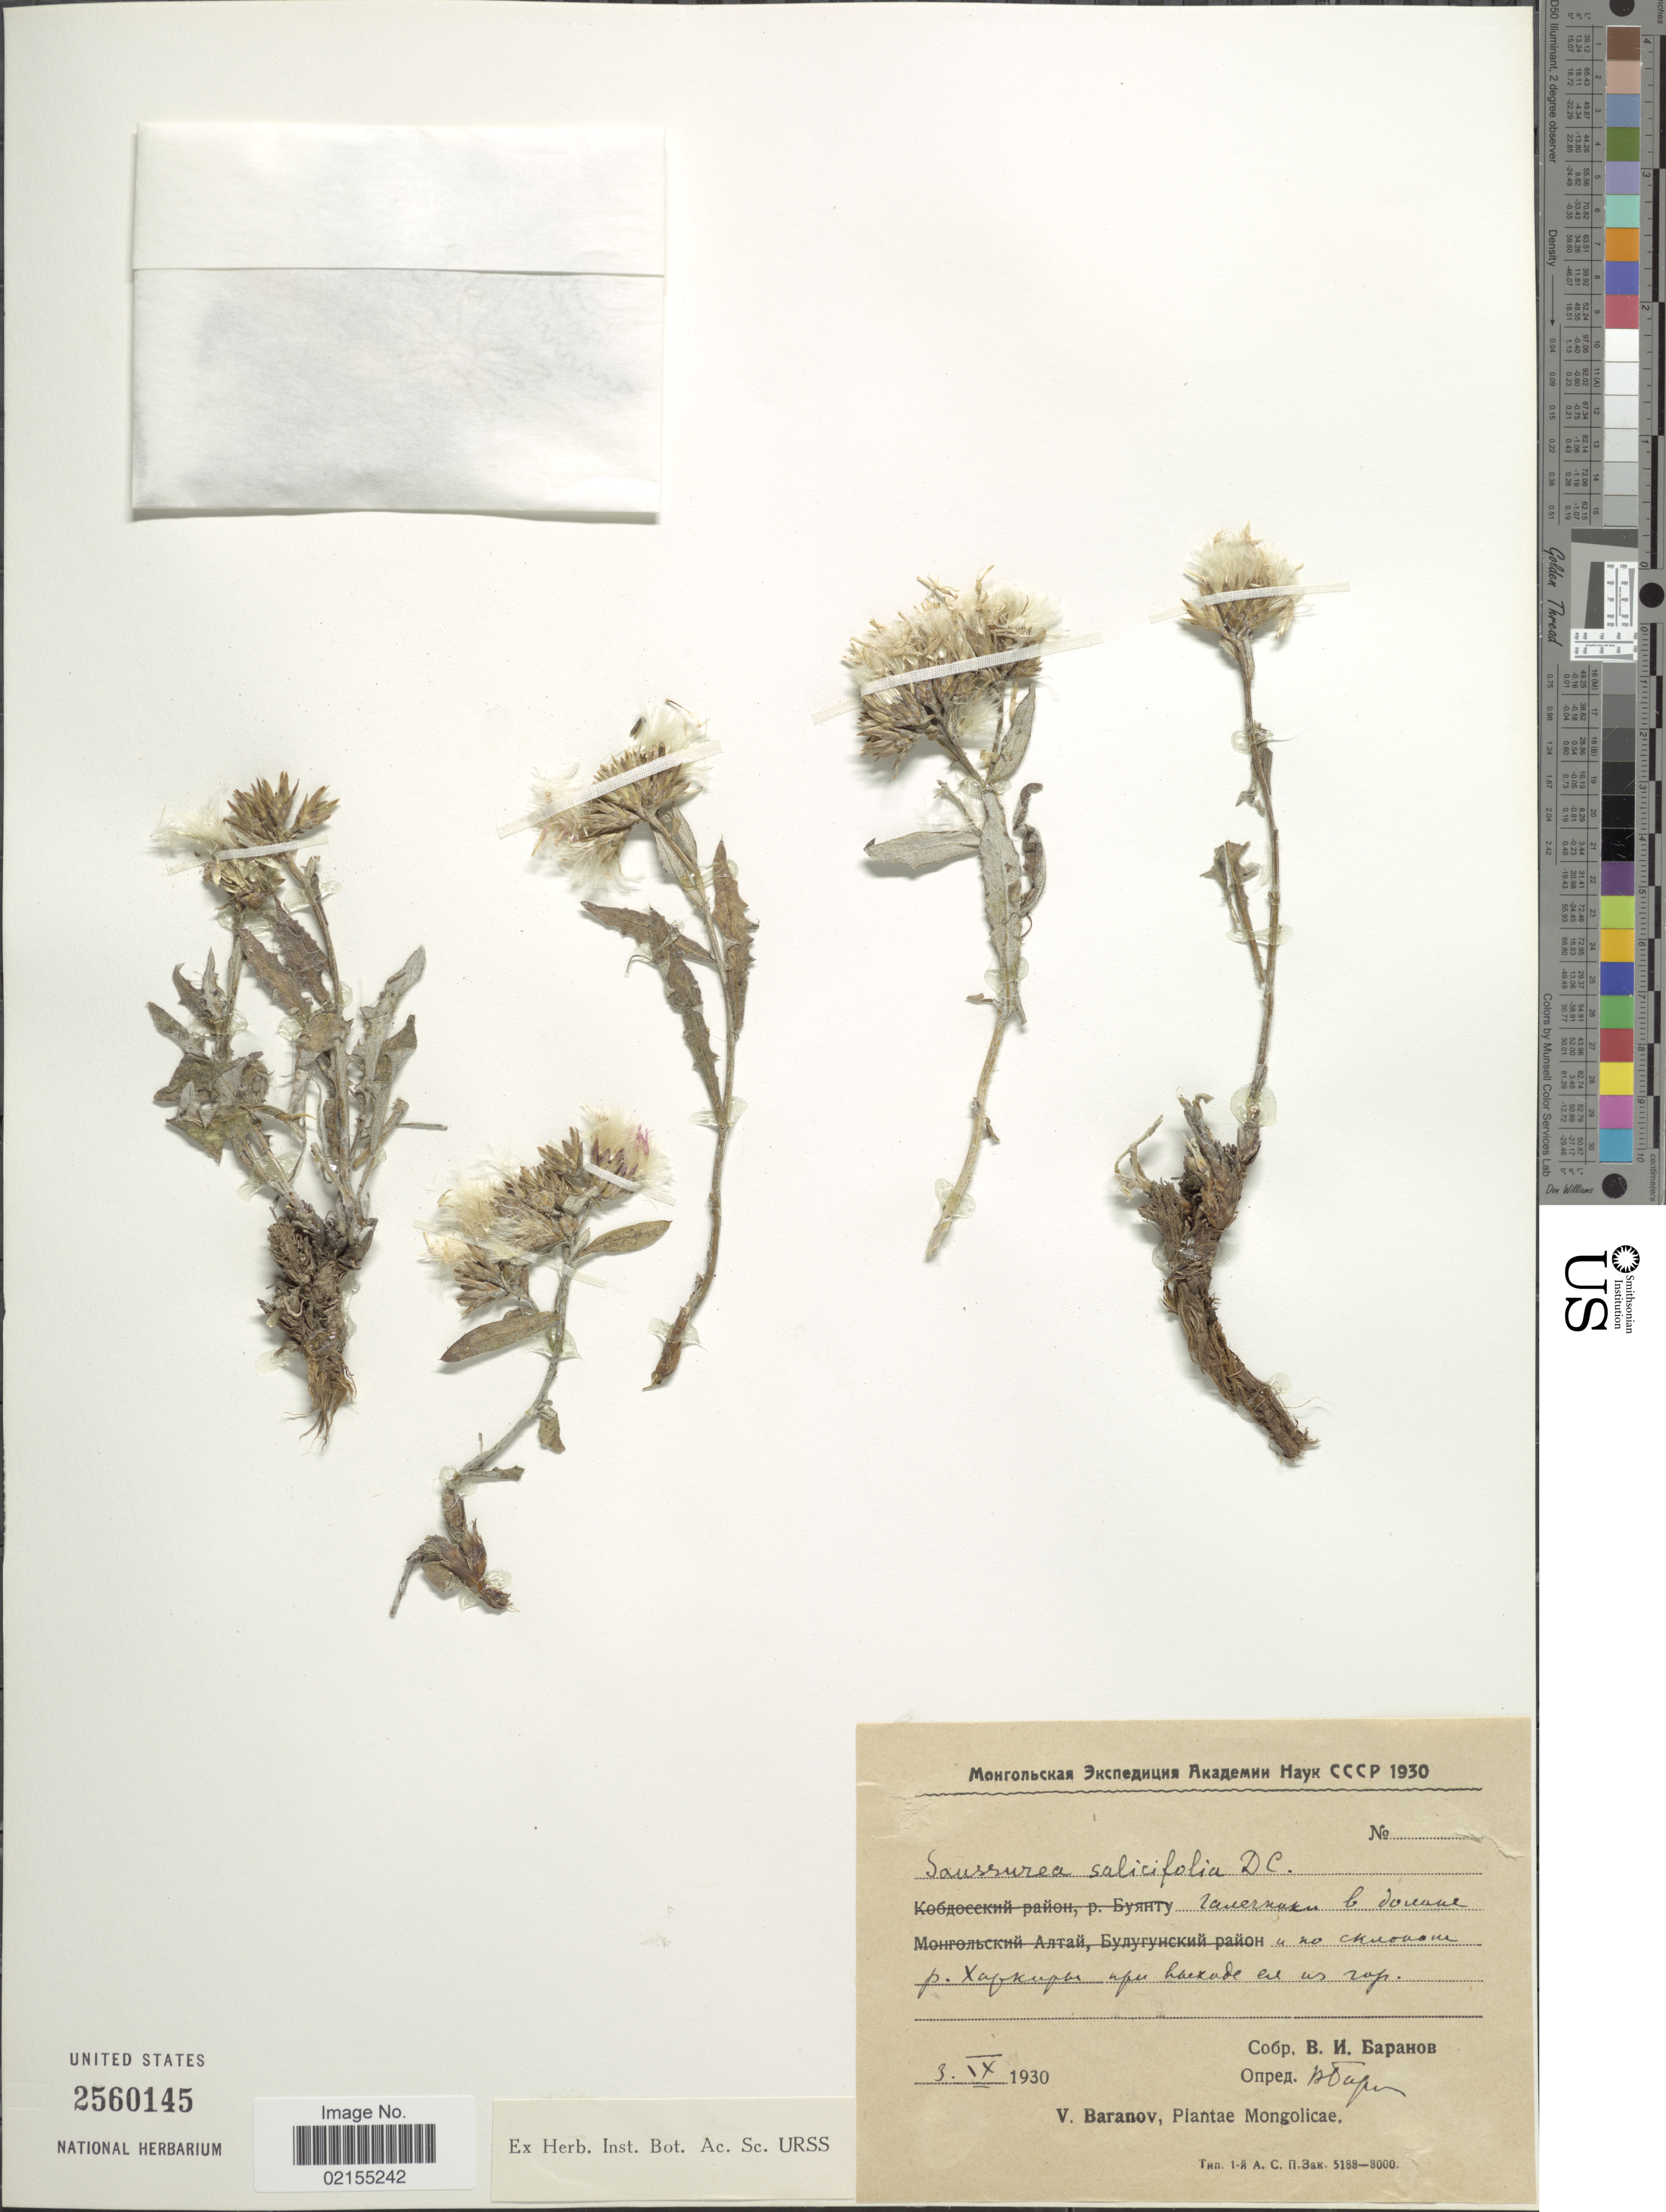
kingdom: Plantae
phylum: Tracheophyta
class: Magnoliopsida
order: Asterales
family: Asteraceae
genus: Saussurea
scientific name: Saussurea salicifolia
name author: (L.) DC.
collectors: V. Baranov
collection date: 1930-09-03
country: Mongolia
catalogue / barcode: US 2560145